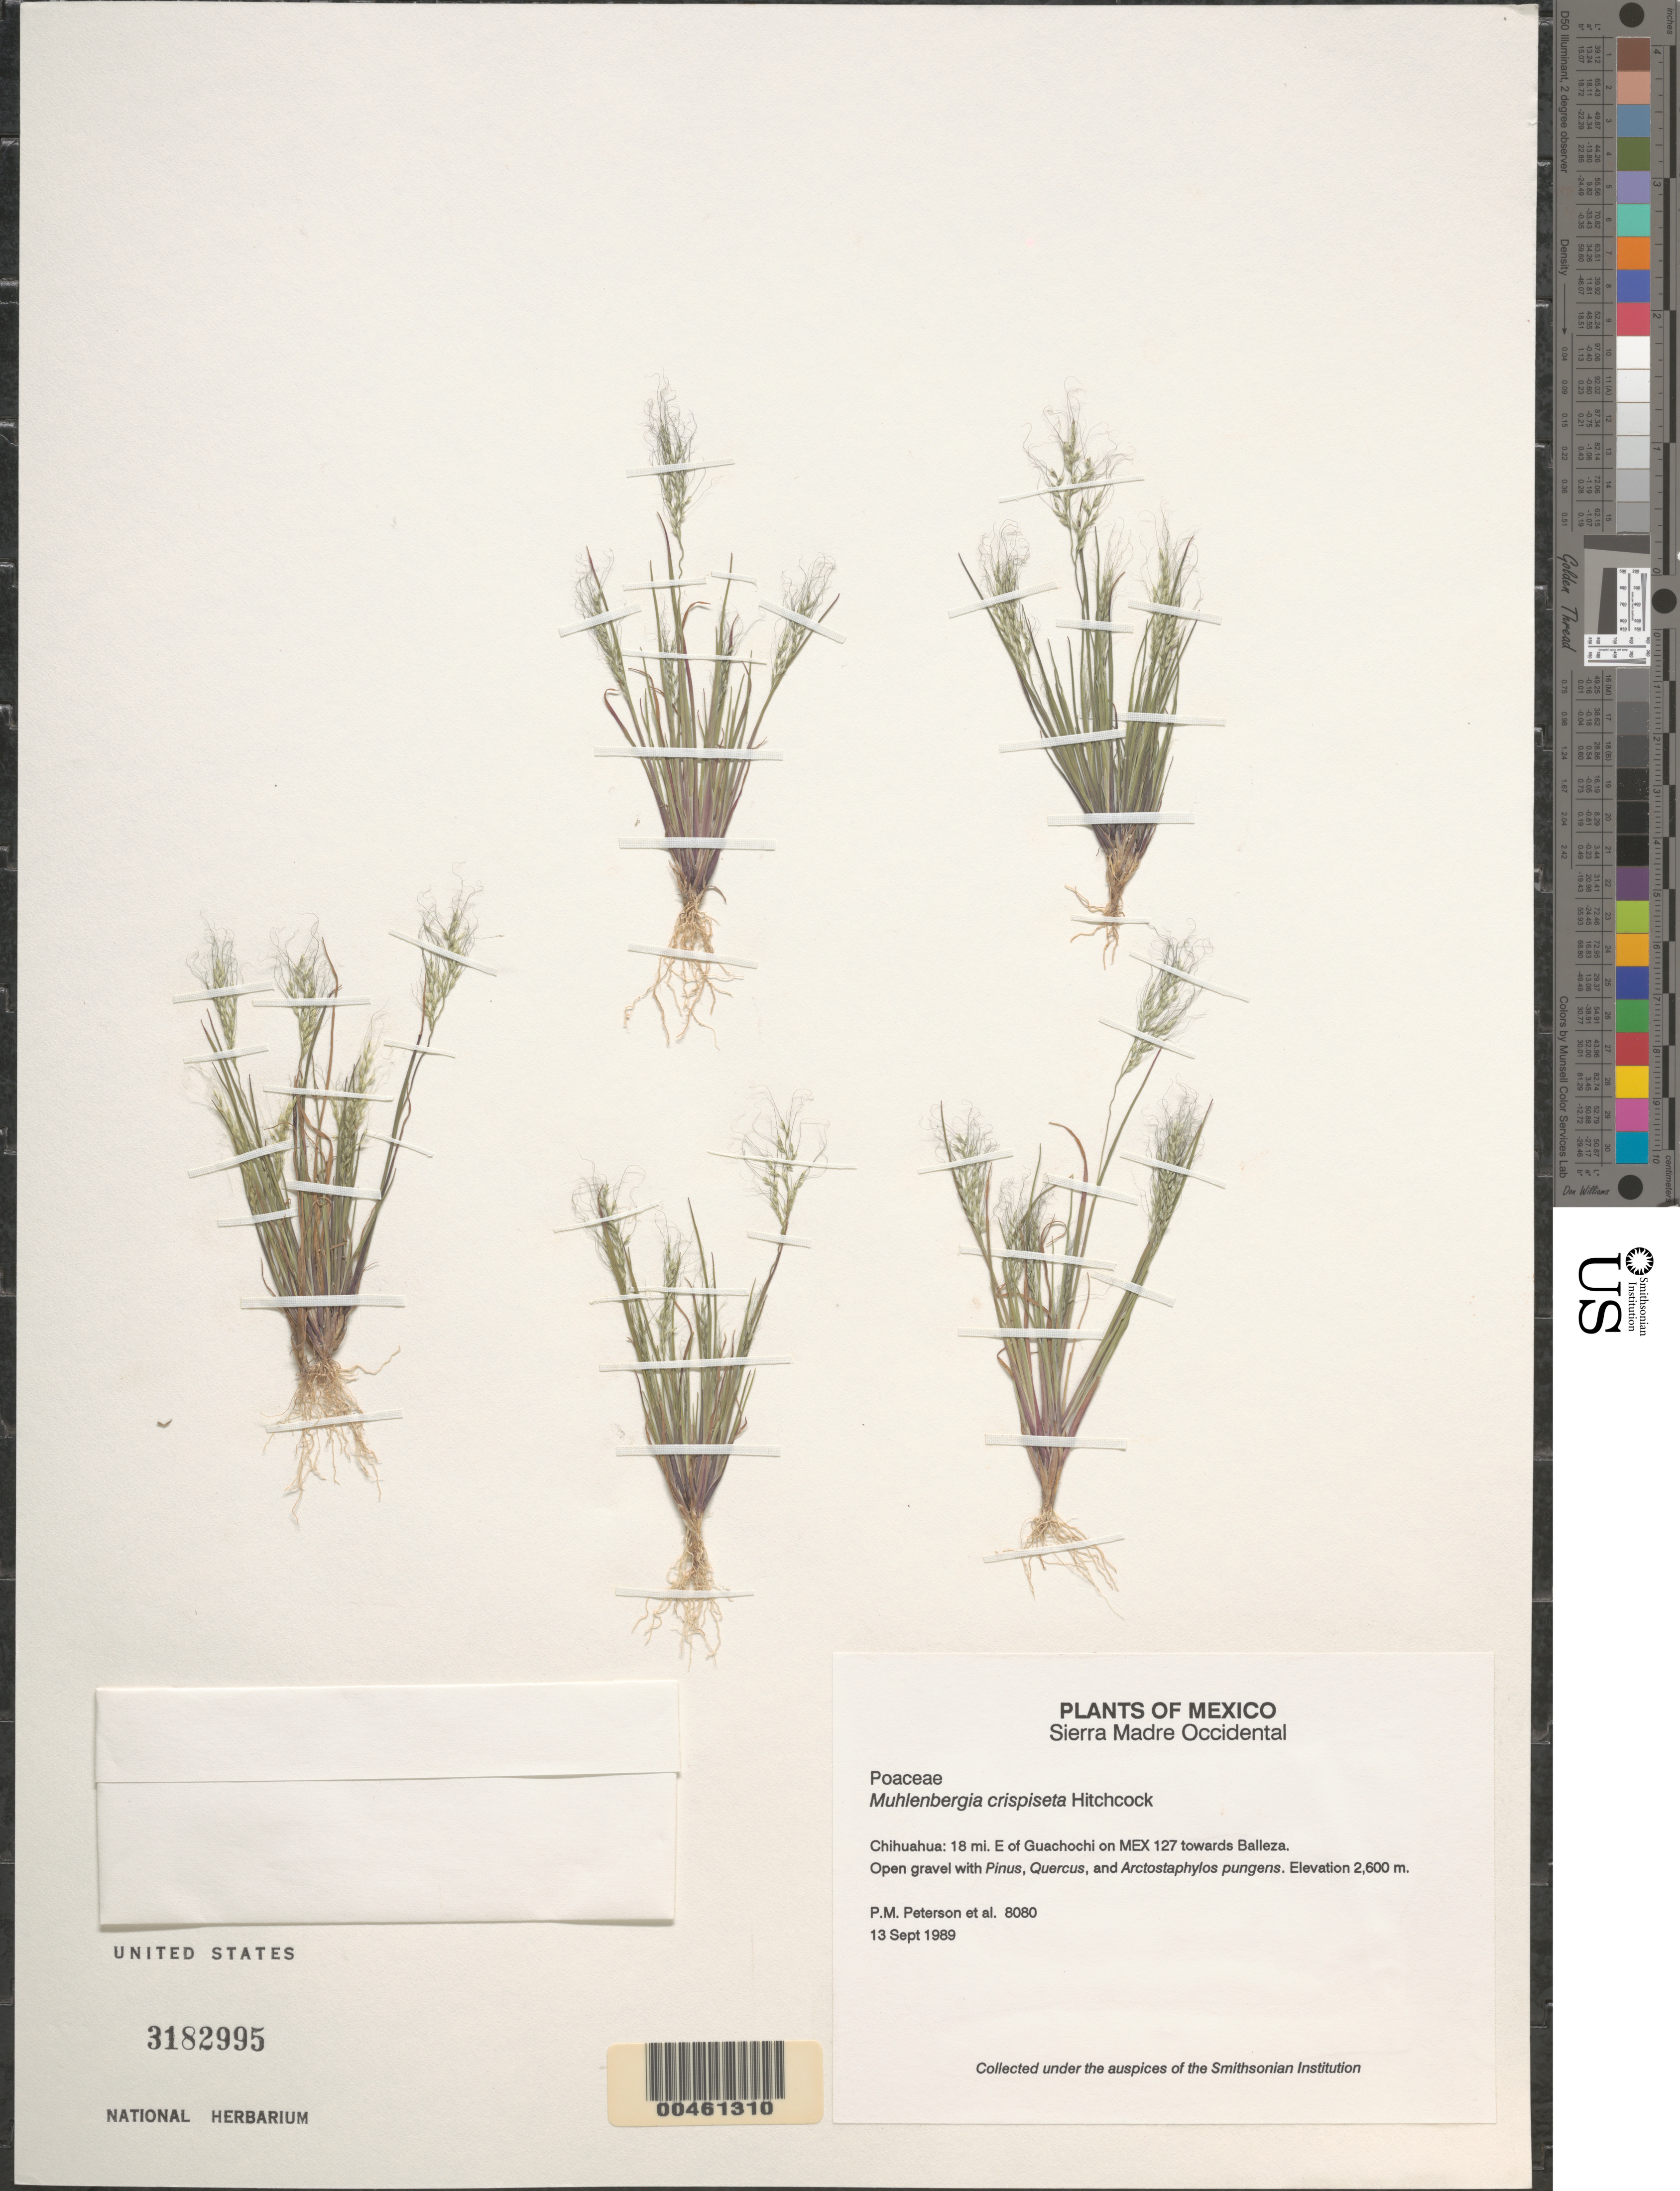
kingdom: Plantae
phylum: Tracheophyta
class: Liliopsida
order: Poales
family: Poaceae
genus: Muhlenbergia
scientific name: Muhlenbergia crispiseta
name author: Hitchc.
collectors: P. M. Peterson, C. R. Annable & Y. Herrera Arrieta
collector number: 08080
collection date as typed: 13 Sep 1989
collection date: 1989-09-13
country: Mexico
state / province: Chihuahua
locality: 18 mi E of Guachochi on Mex 127 towards Balleza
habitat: Open gravel with Pinus, Quercus, and Arctostaphylos pungens.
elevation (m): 2600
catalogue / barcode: US 3182995